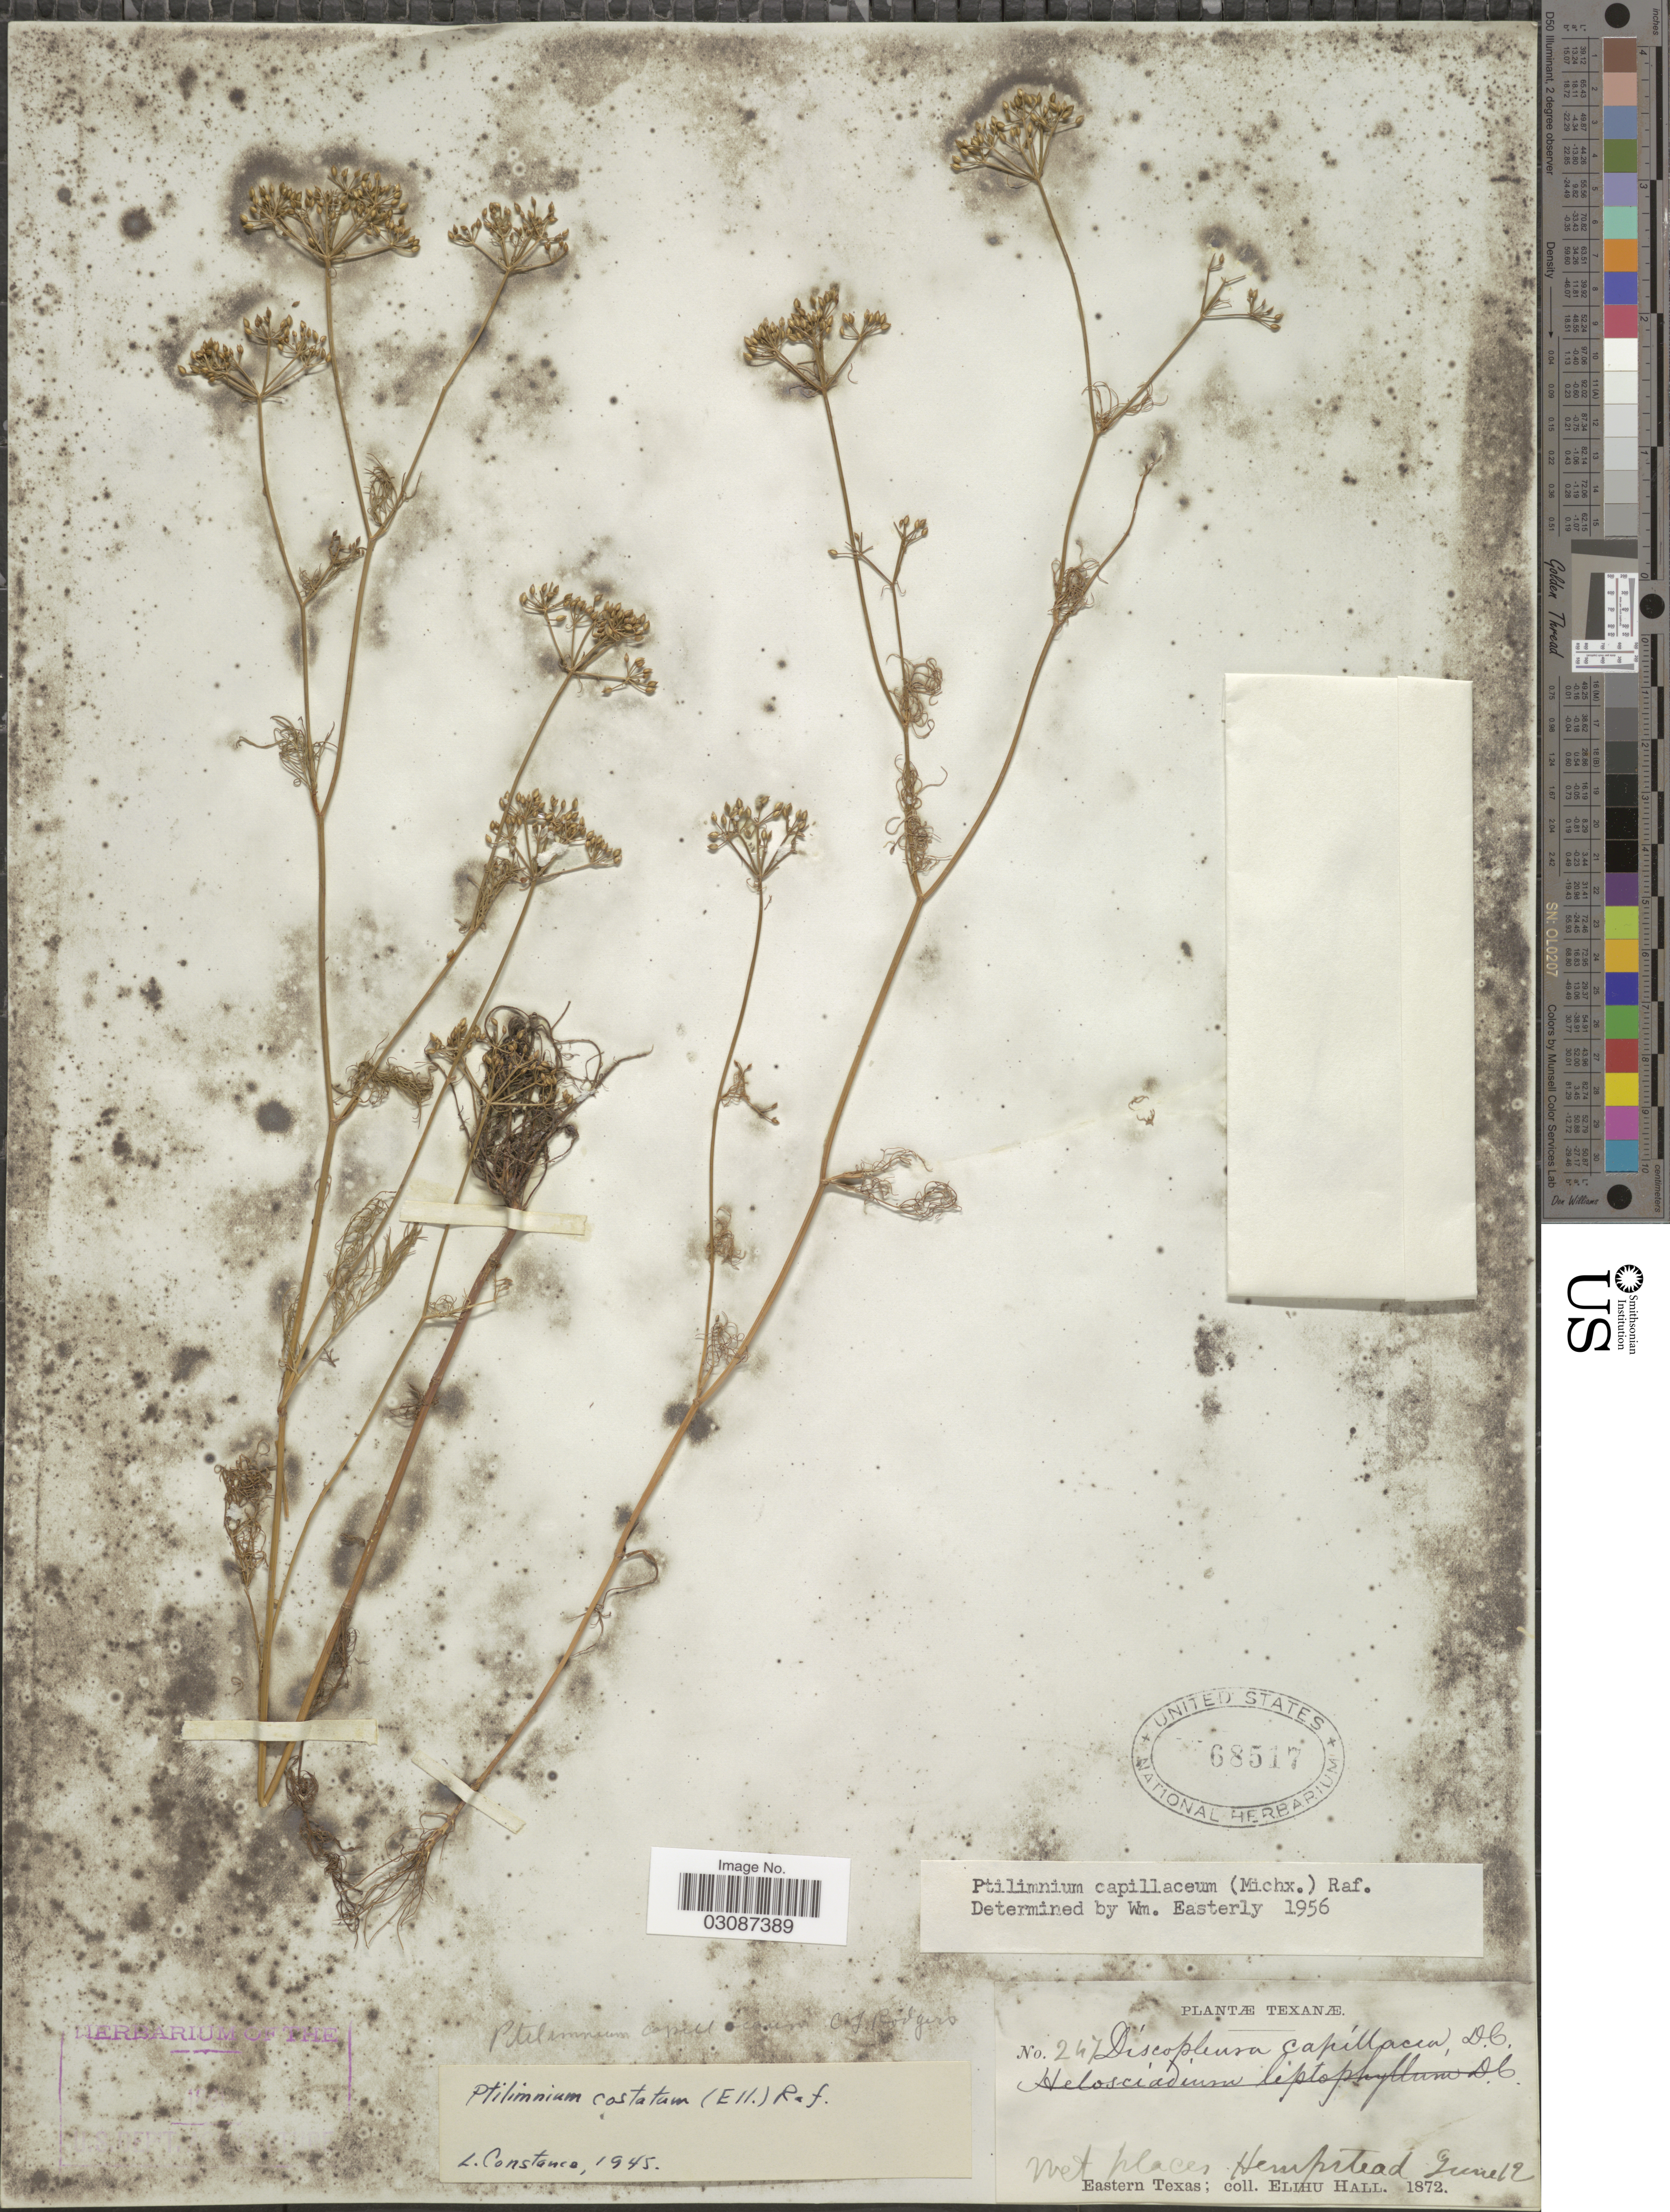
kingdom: Plantae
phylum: Tracheophyta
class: Magnoliopsida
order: Apiales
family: Apiaceae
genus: Ptilimnium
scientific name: Ptilimnium capillaceum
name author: (Michx.) Raf.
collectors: E. Hall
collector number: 247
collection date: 1872-06-12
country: United States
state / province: Texas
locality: Hempstead. Eastern Texas.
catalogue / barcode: US 68517